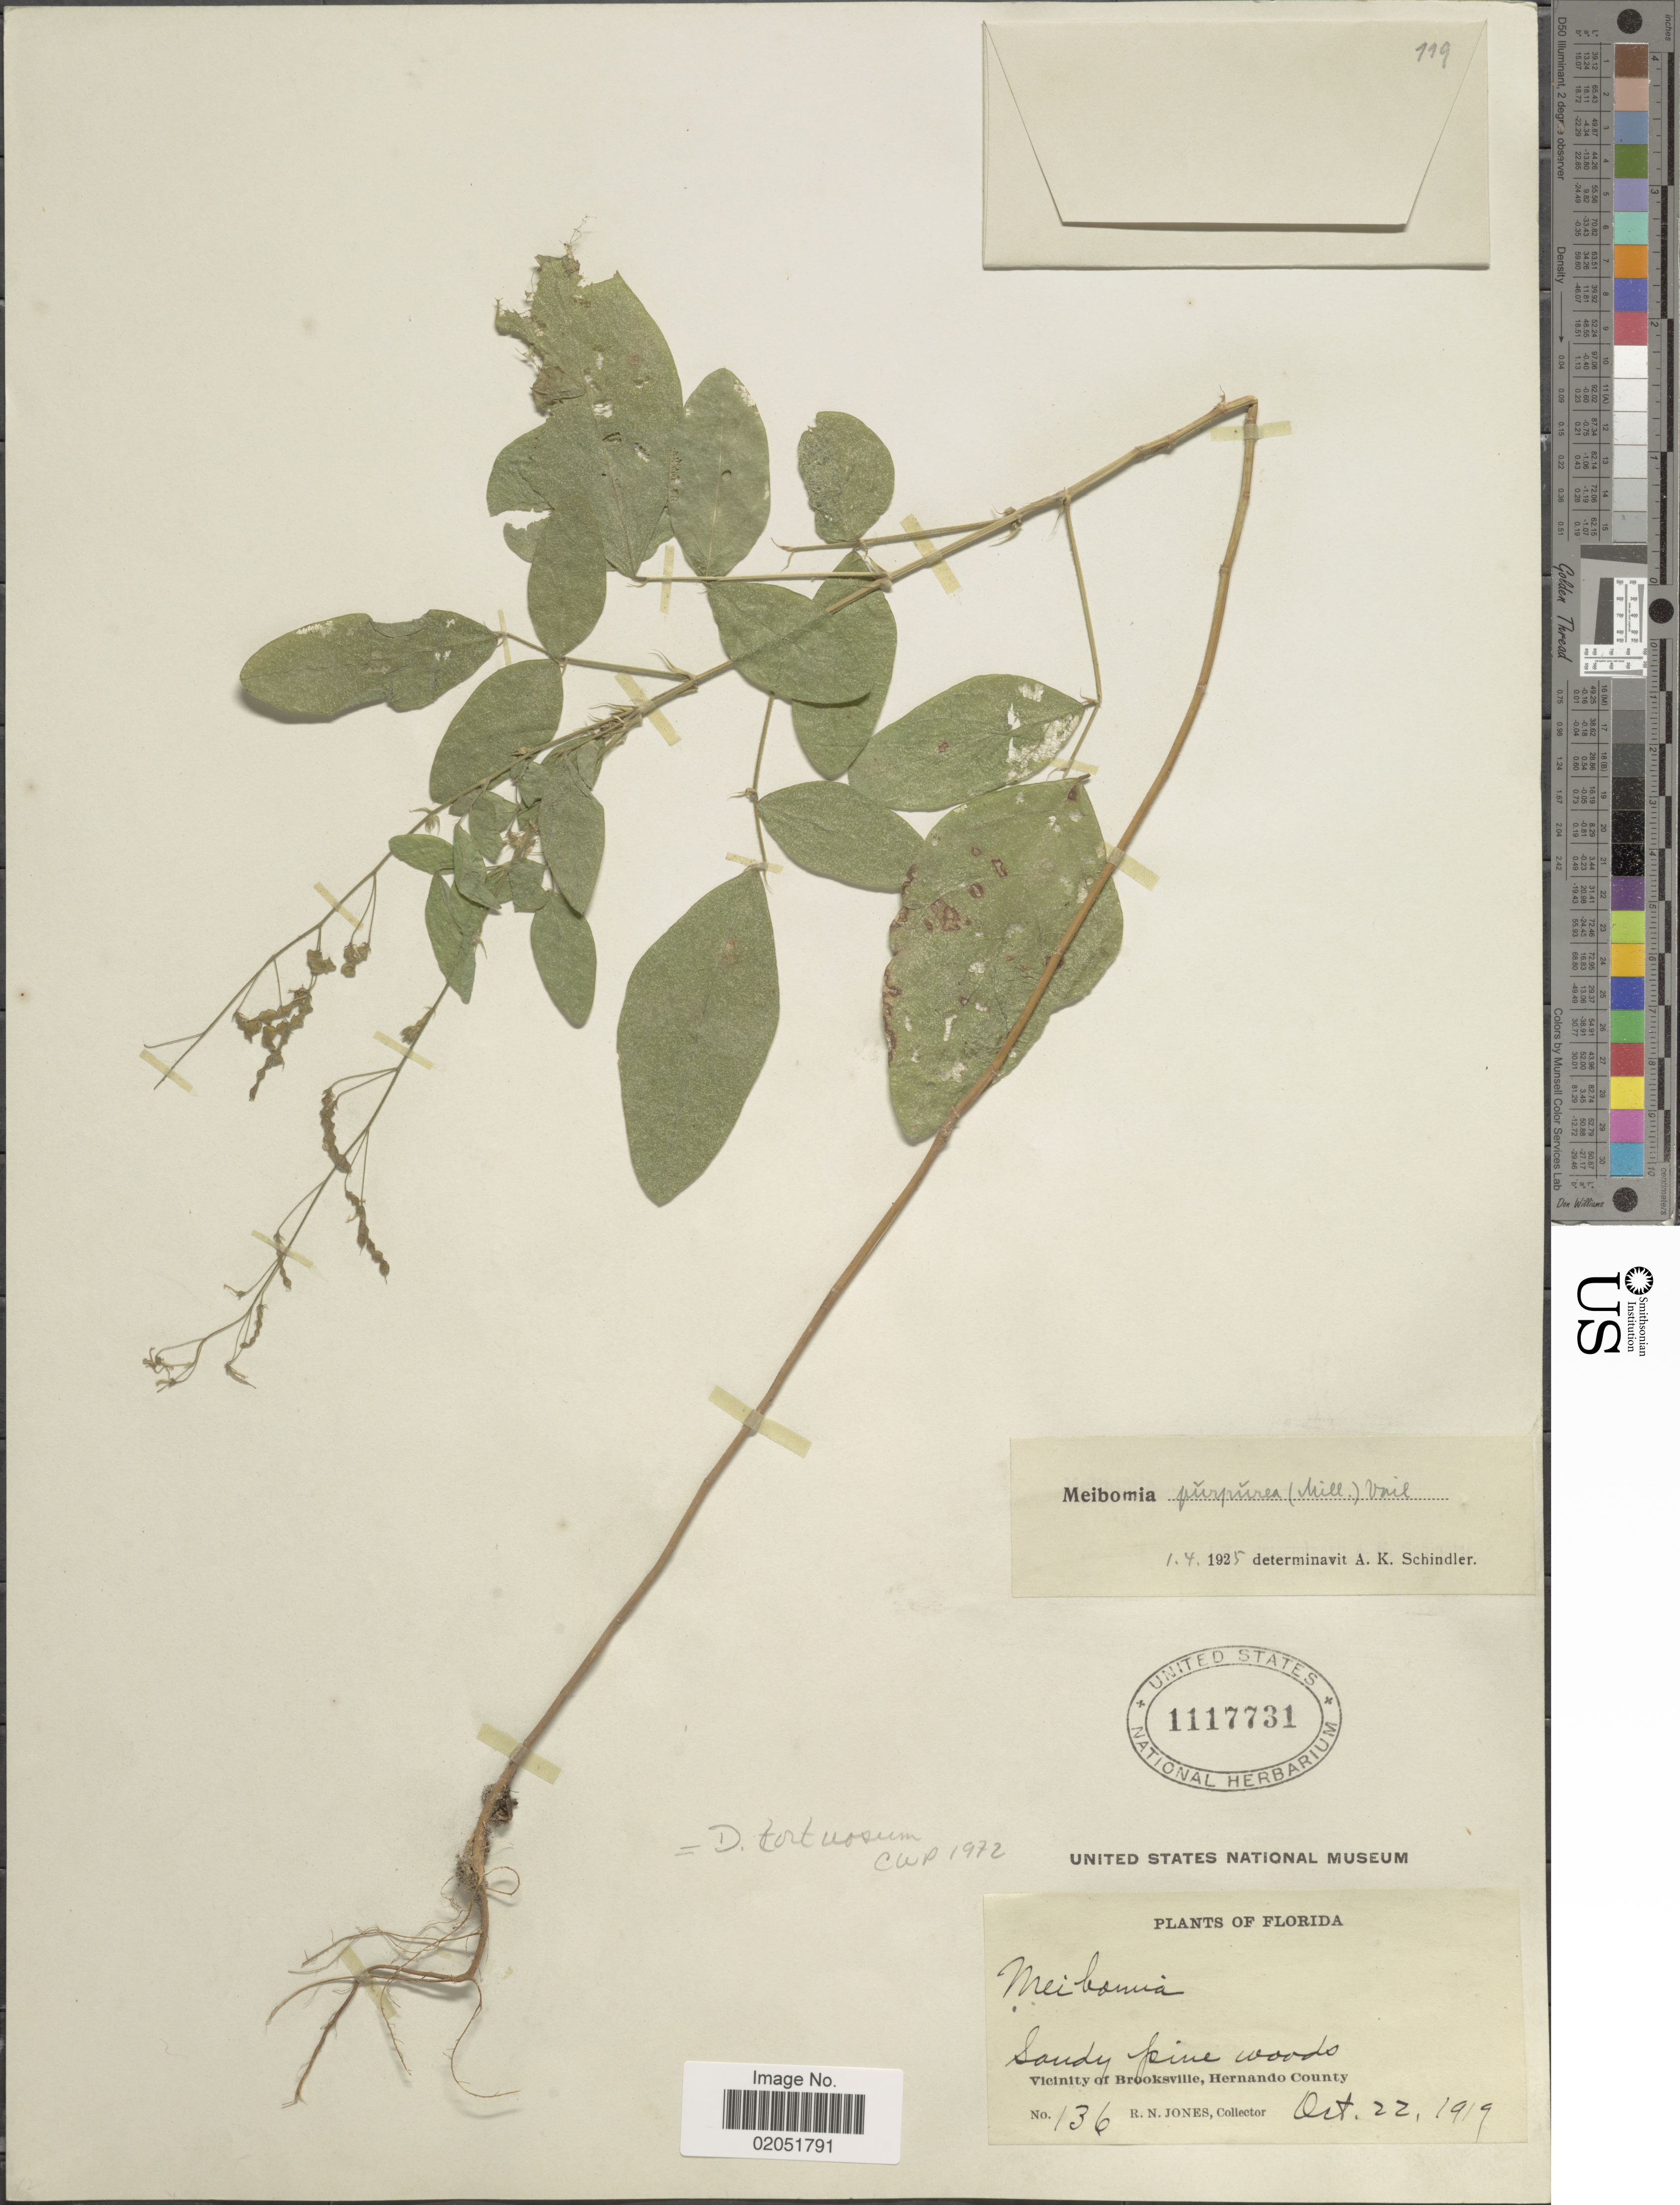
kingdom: Plantae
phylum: Tracheophyta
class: Magnoliopsida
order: Fabales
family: Fabaceae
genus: Desmodium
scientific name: Desmodium tortuosum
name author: (Sw.) DC.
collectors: R. N. Jones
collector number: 136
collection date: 1919-10-22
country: United States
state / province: Florida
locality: Florida, Vicinity of Brooksville, Hernando County.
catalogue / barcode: US 1117731